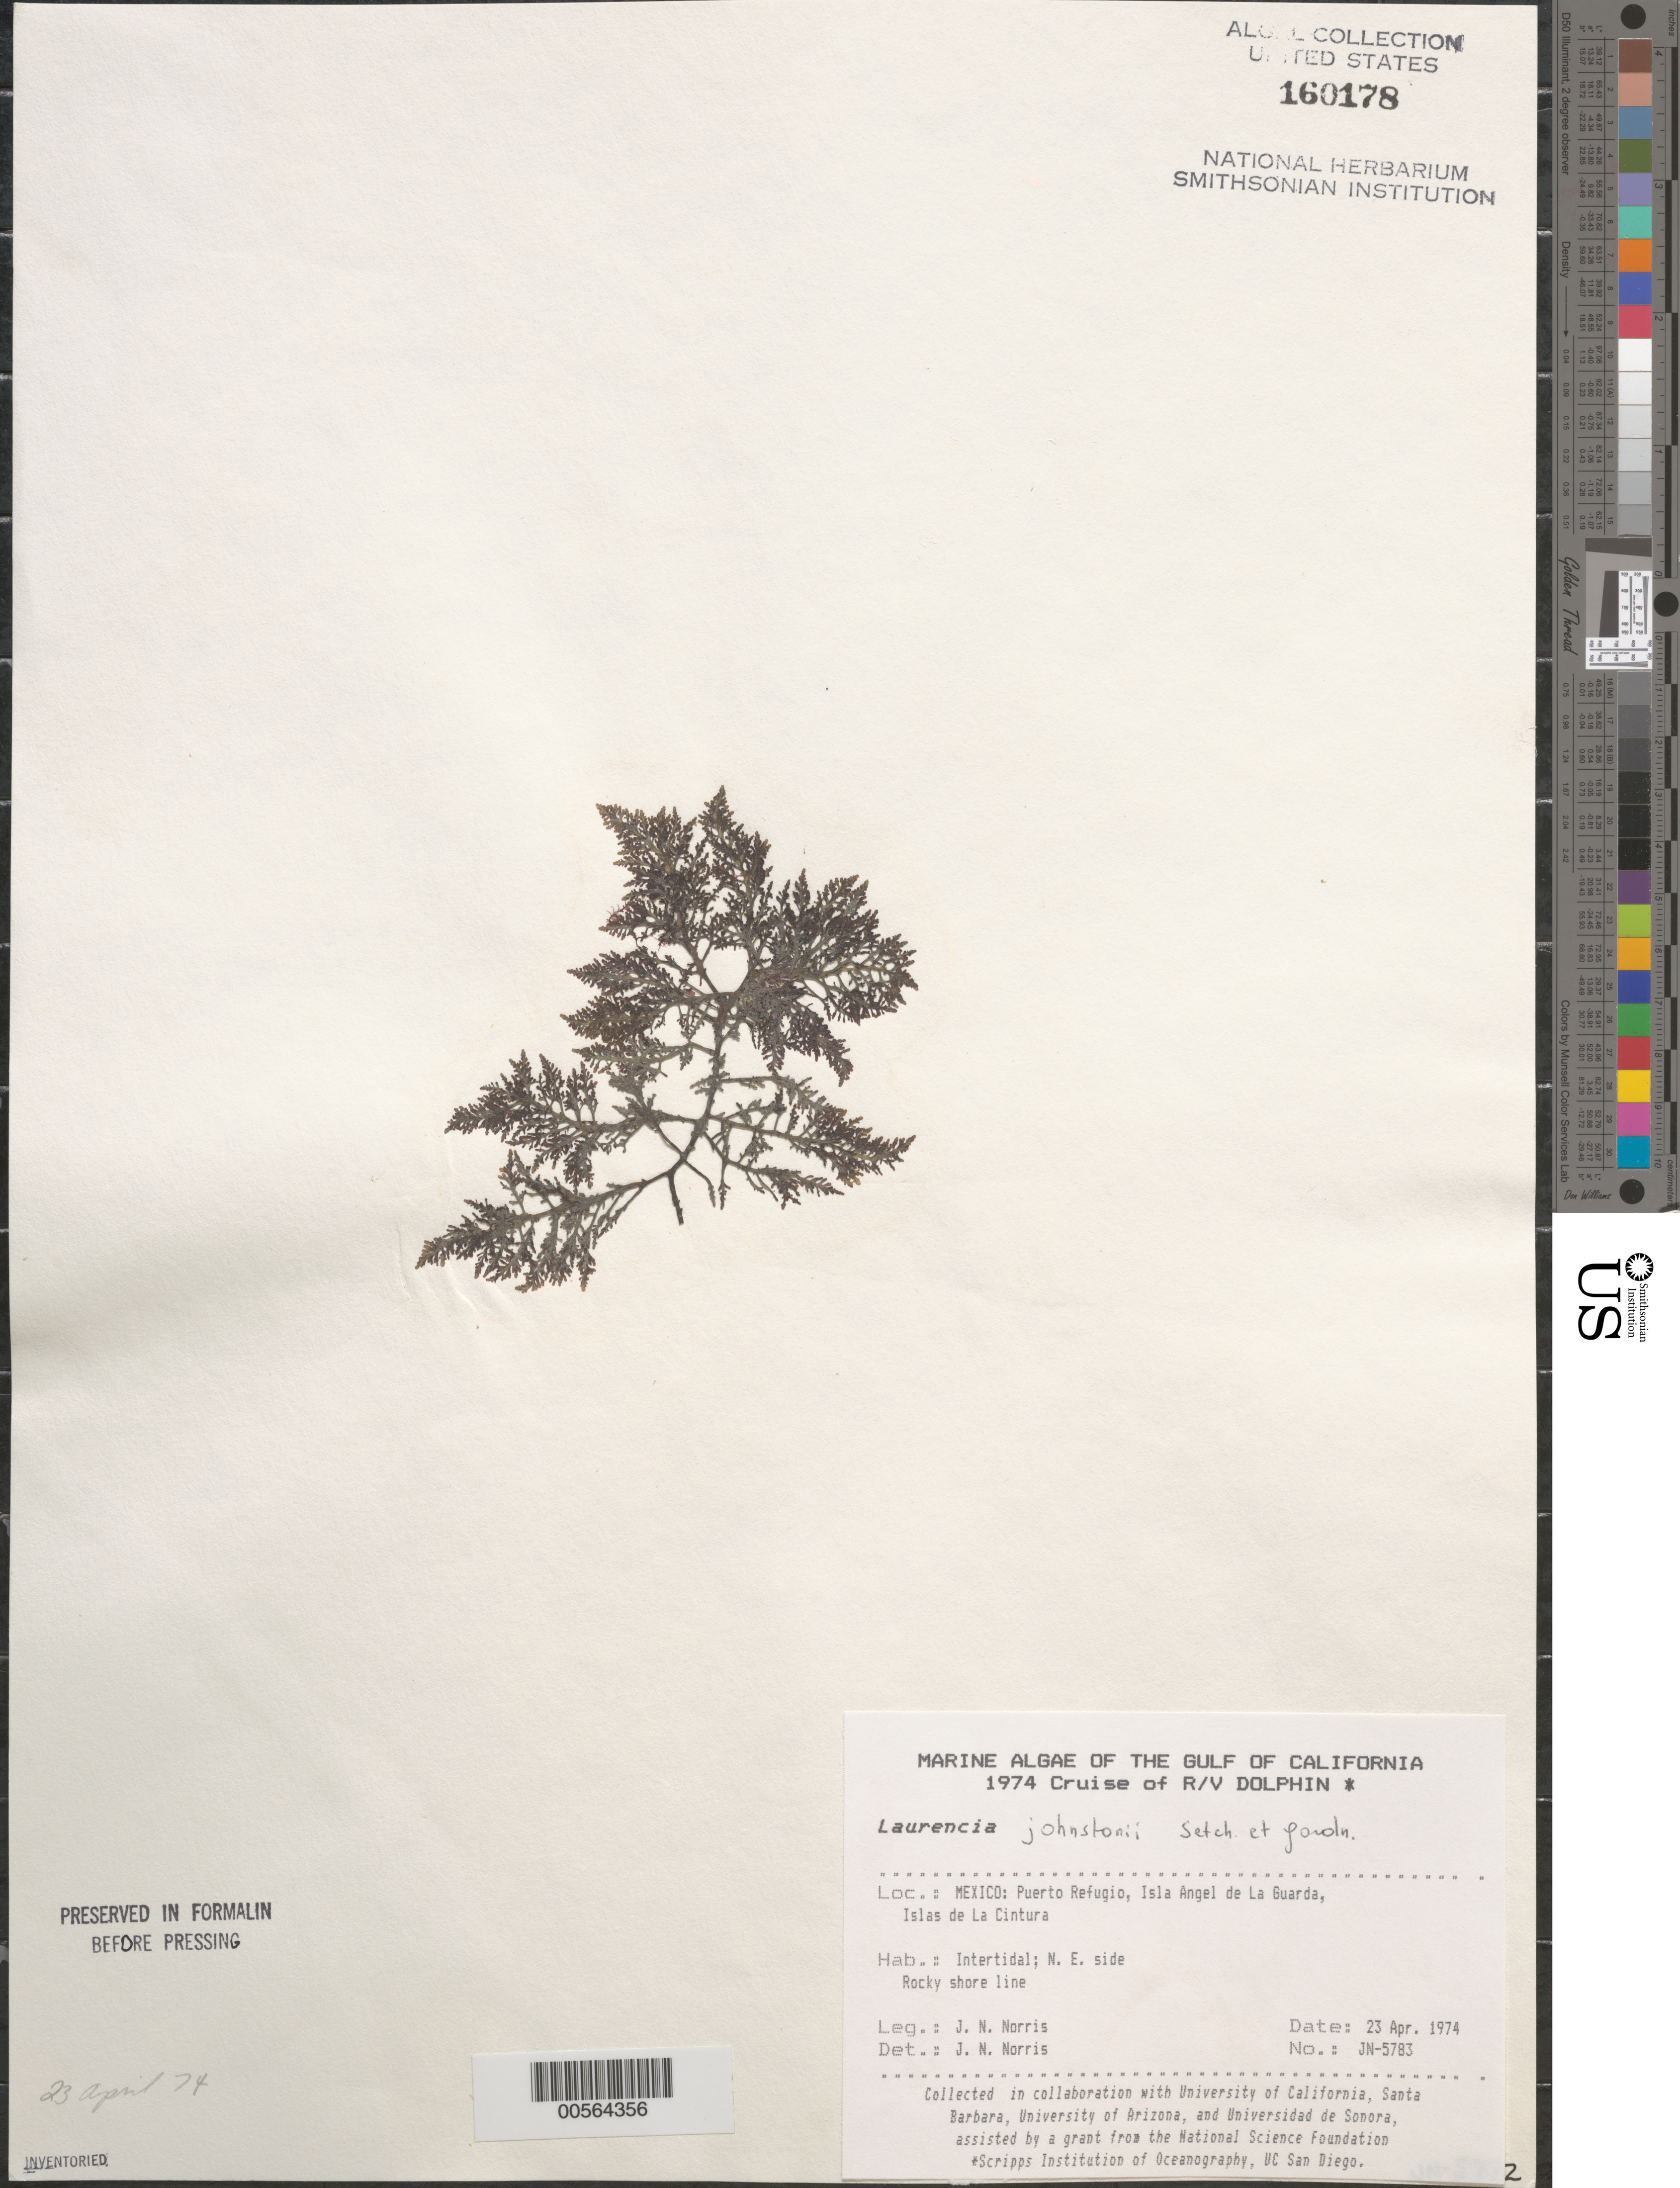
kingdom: Plantae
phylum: Rhodophyta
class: Florideophyceae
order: Ceramiales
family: Rhodomelaceae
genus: Laurencia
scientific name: Laurencia johnstonii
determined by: Norris, James N.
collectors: J. N. Norris & K. E. Bucher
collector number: JN-5783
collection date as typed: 23 Apr 1974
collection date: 1974-04-23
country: Mexico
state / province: Baja California Norte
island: Isla Angel de la Guarda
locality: Puerto Refugio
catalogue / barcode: US 160178